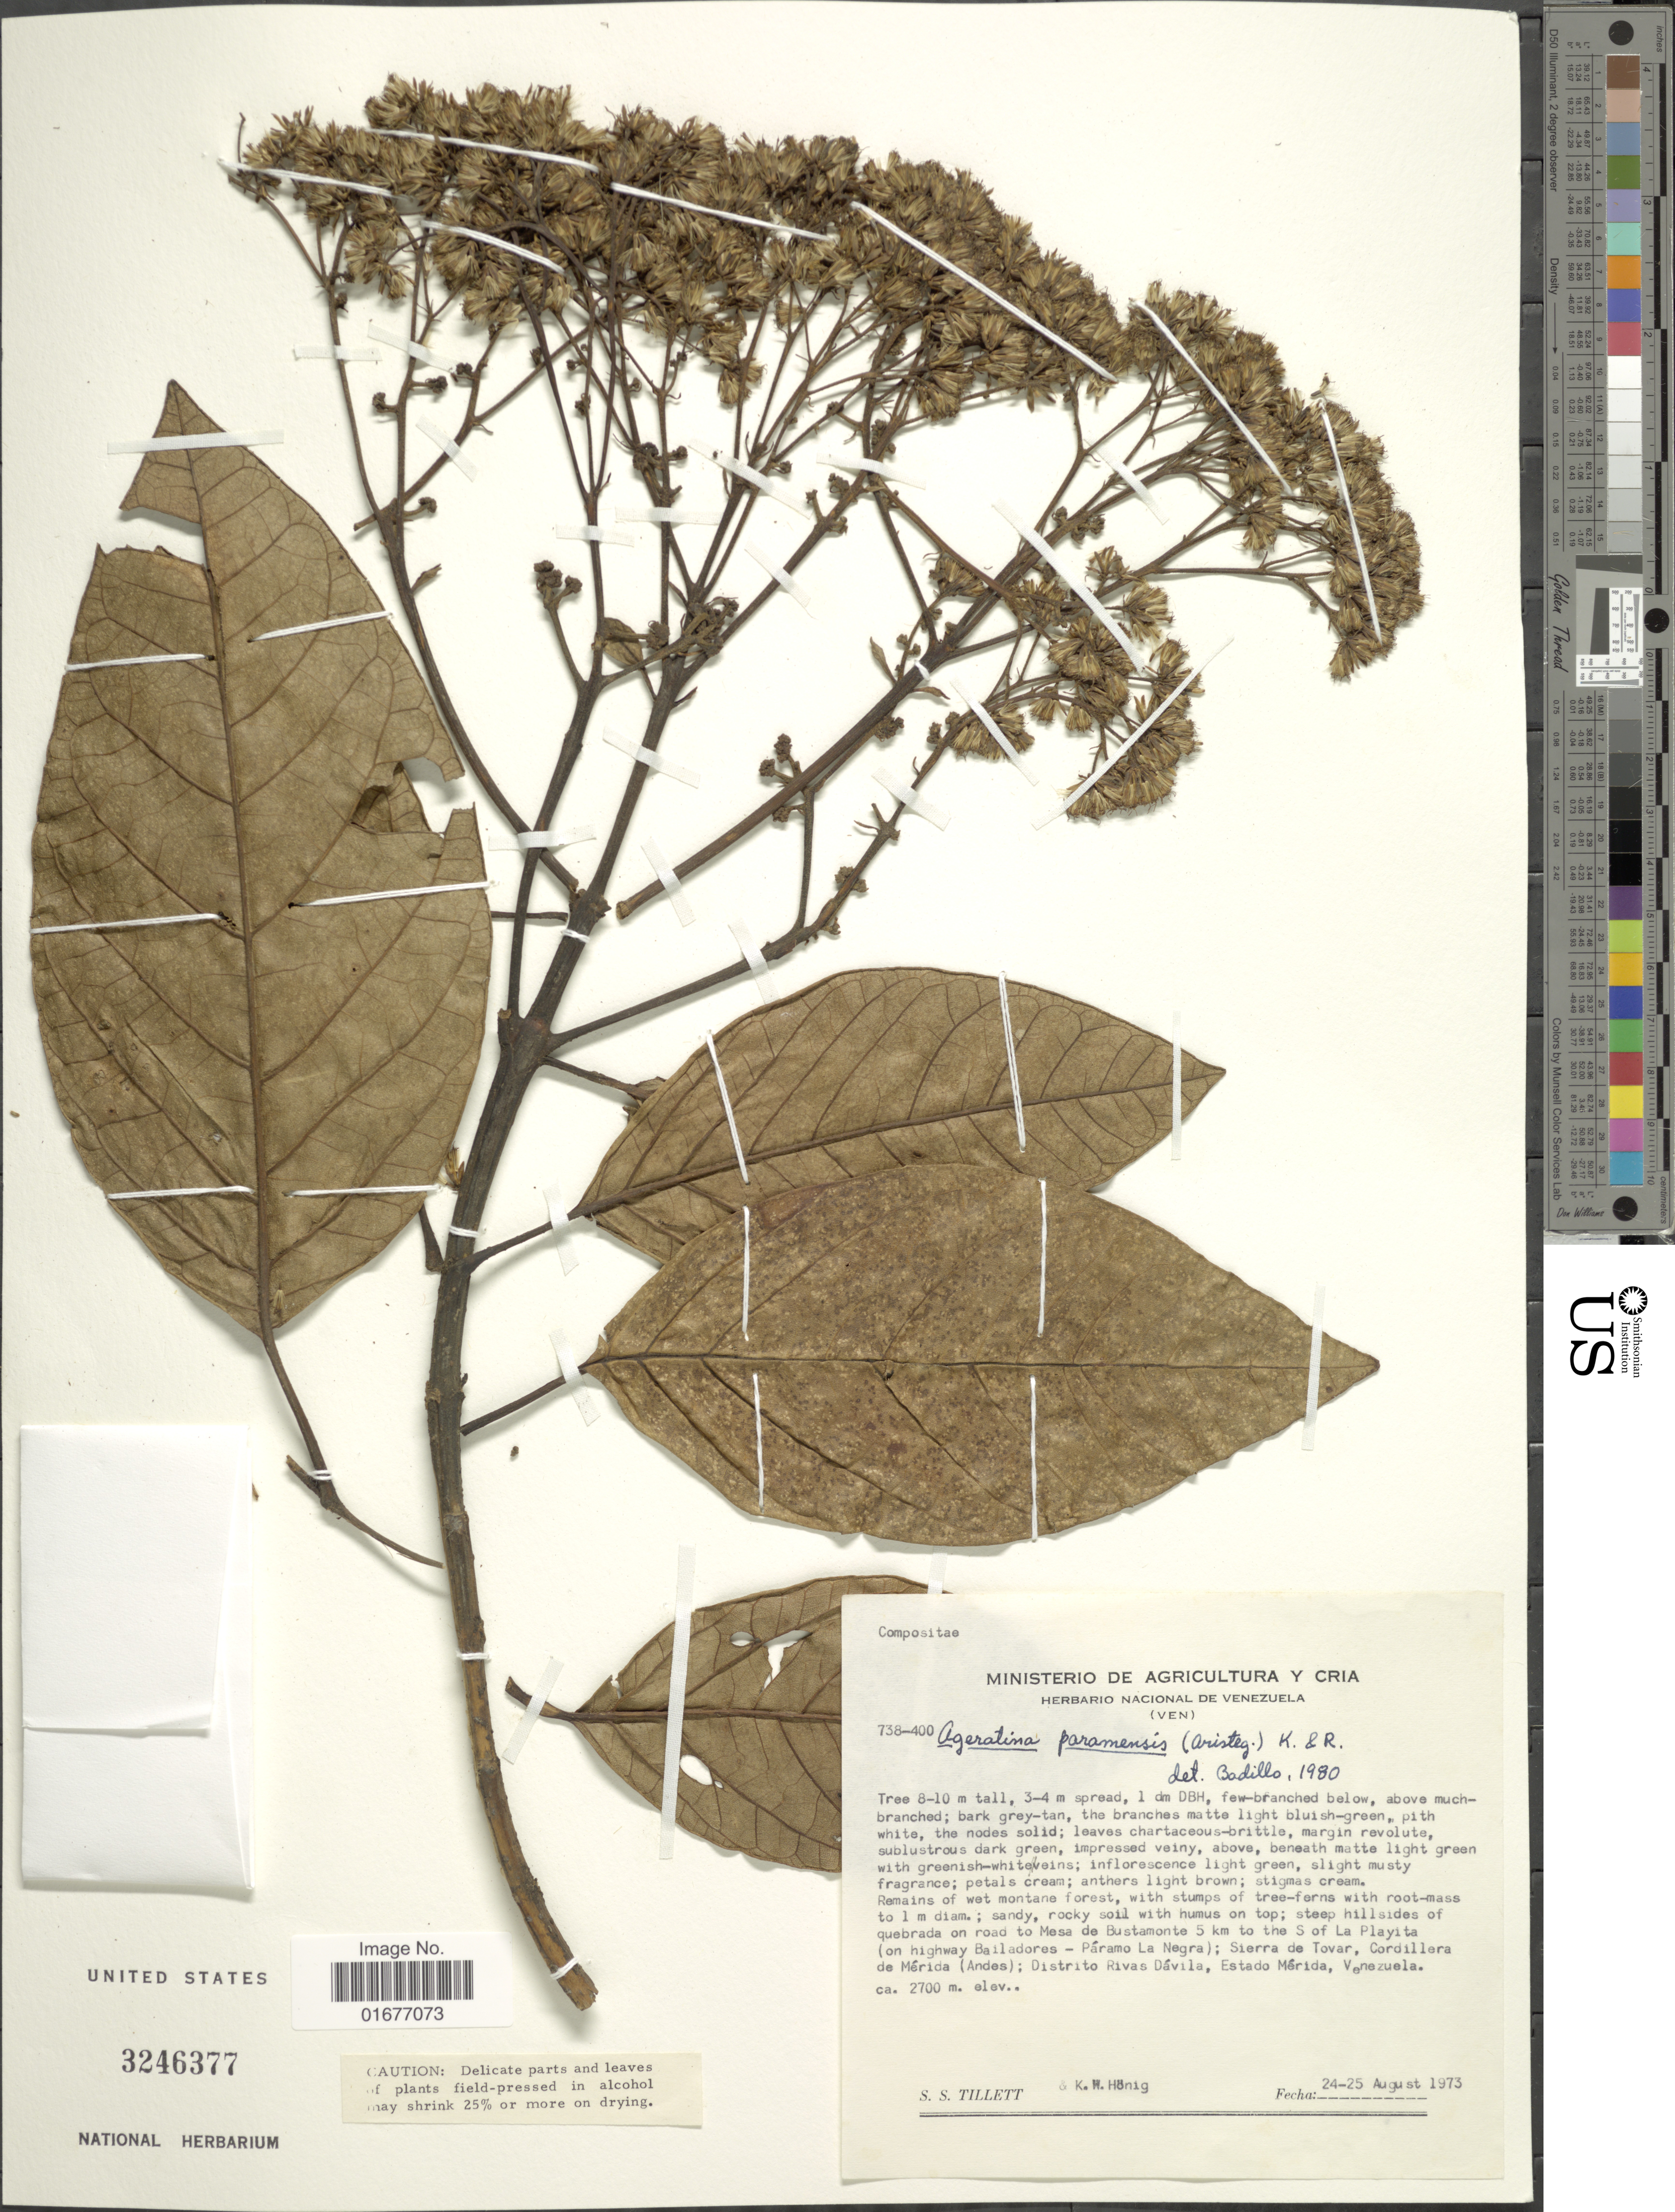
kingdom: Plantae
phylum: Tracheophyta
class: Magnoliopsida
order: Asterales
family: Asteraceae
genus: Ageratina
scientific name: Ageratina paramensis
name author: (Aristeg.) R.M. King & H. Rob.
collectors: S. S. Tillett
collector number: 738-400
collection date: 1973-08-24/1973-08-25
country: Venezuela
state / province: Mérida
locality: Steep hillsides of quebrada on road to Mesa de Bustamonte 5 km to the S of La Playita( on highway Bailadores- Paramo La Negra); Sierra de Tovar, Cordillera de Merida (Andes); Distrito Rivas Davila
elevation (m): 2700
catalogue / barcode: US 3246377